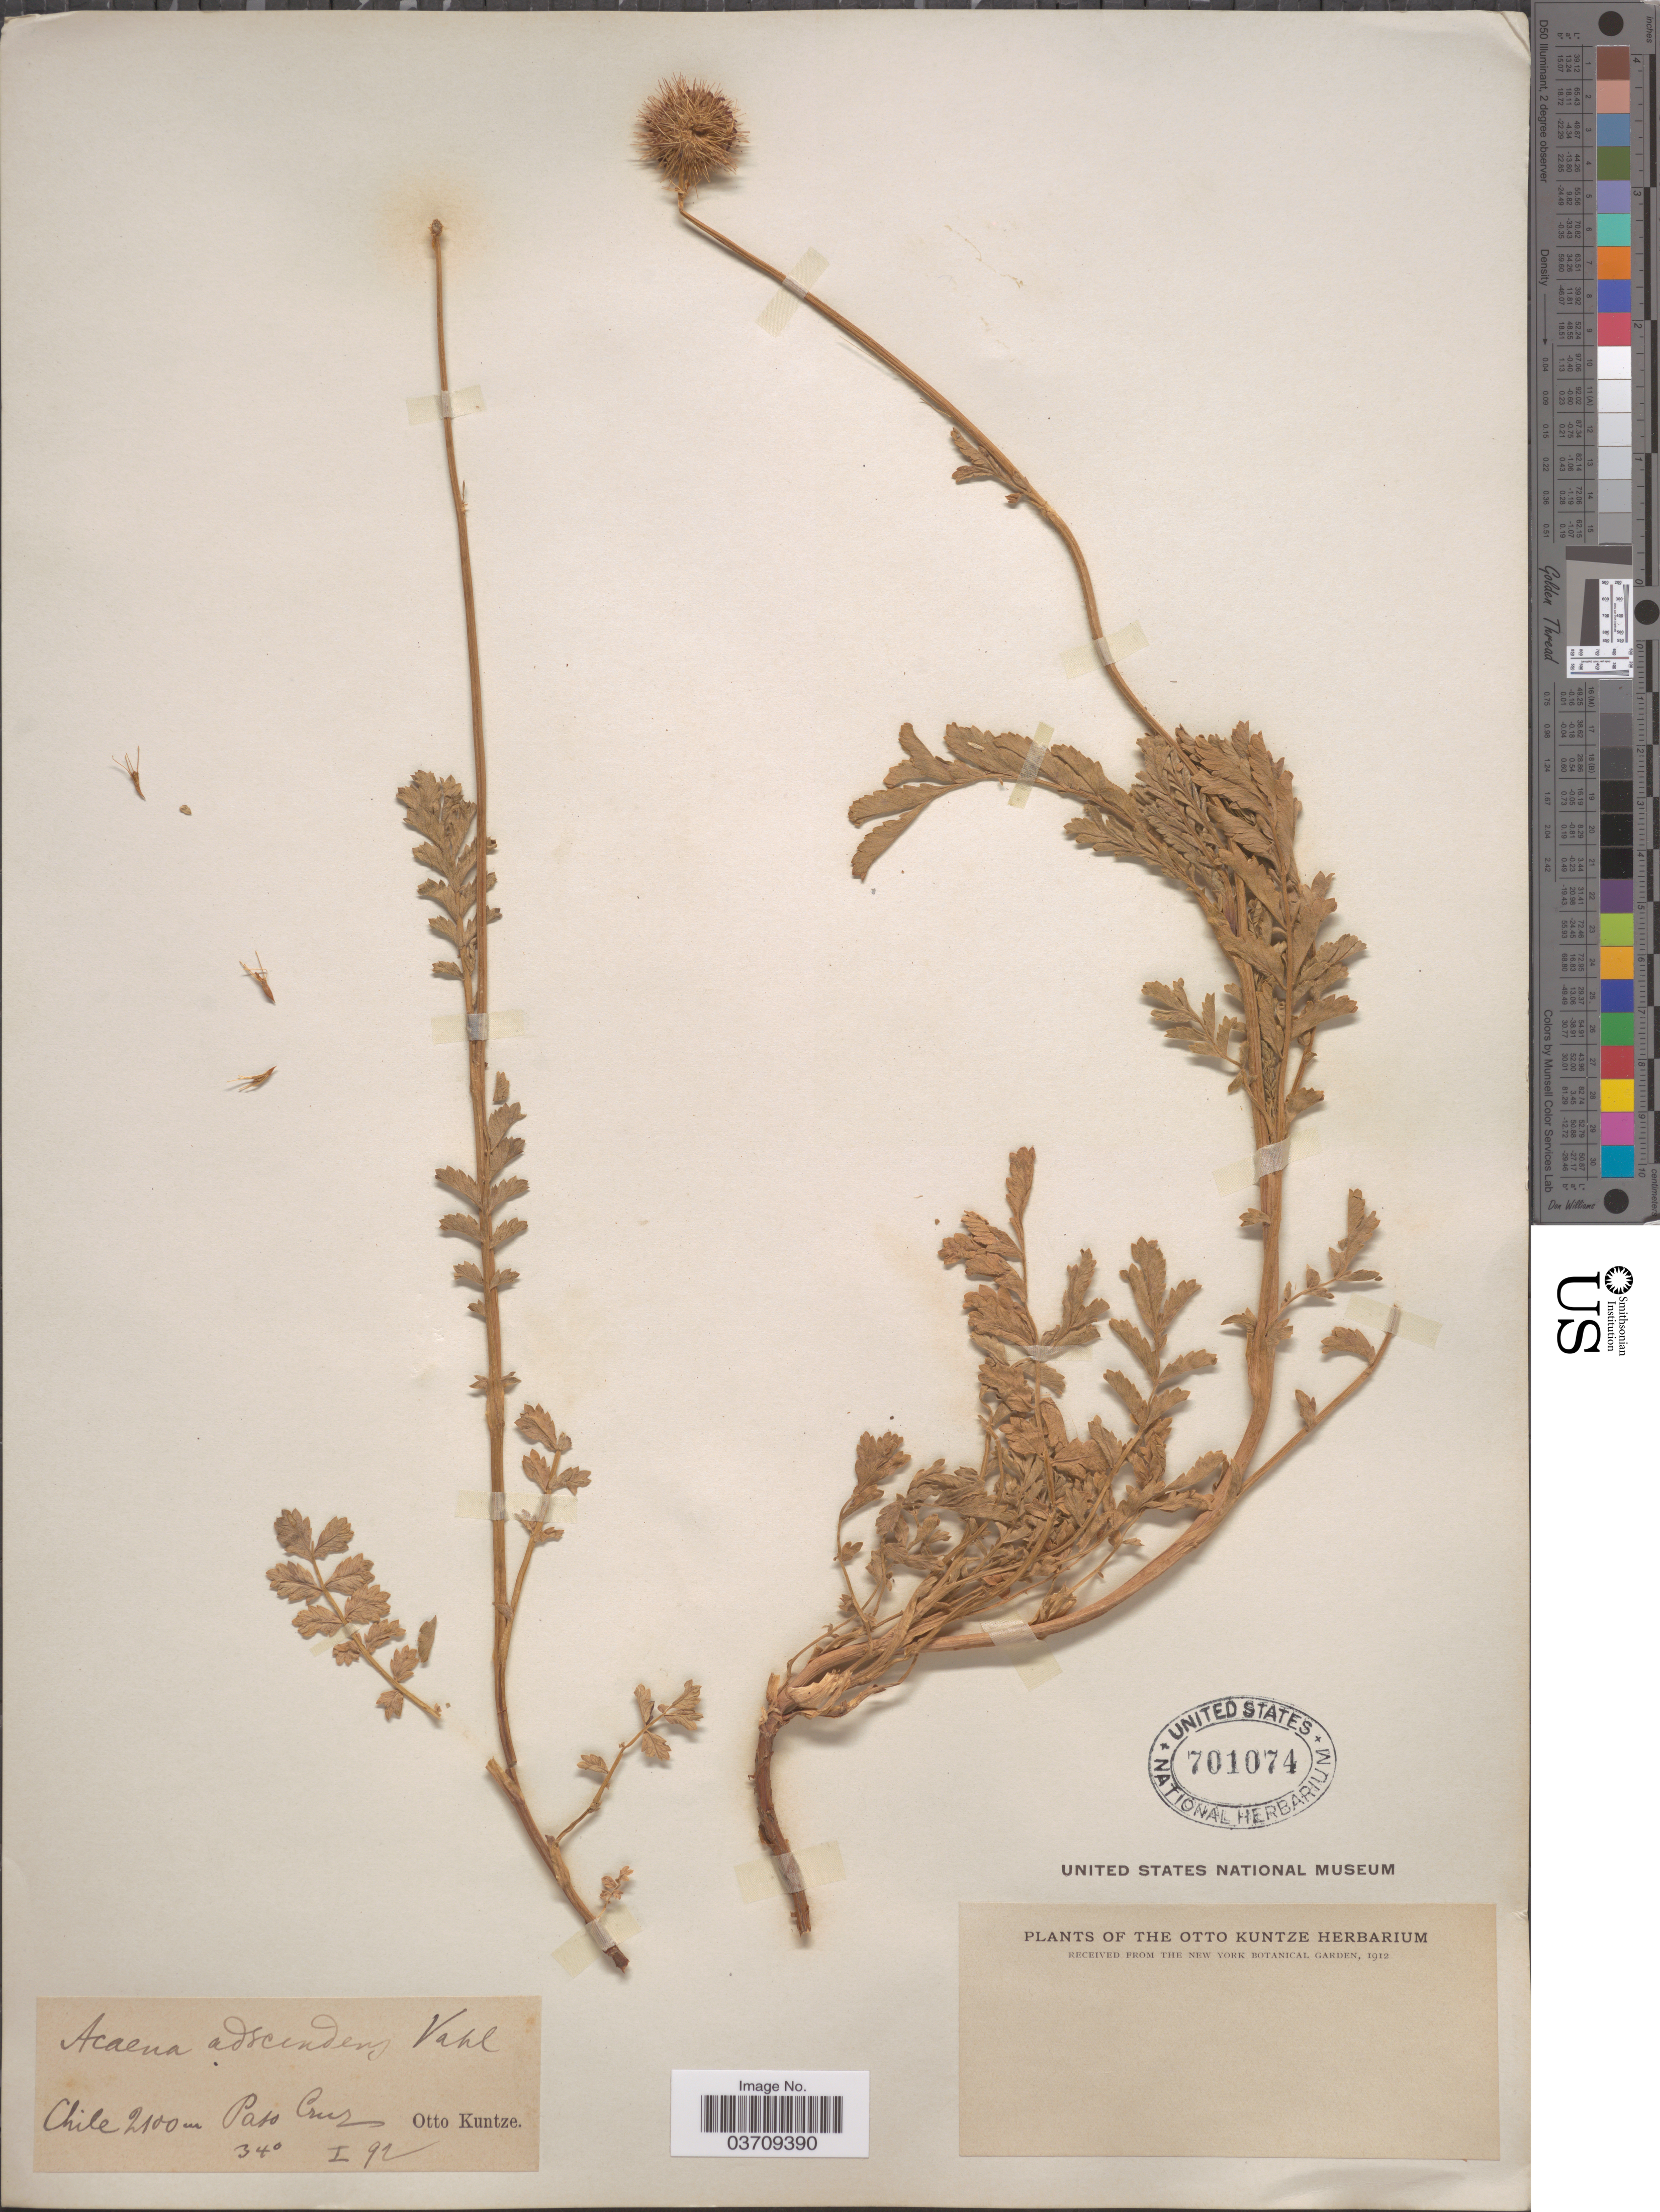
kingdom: Plantae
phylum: Tracheophyta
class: Magnoliopsida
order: Rosales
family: Rosaceae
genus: Acaena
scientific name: Acaena adscendens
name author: Vahl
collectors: C.E.O. Kuntze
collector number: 340?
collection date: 1992-01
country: Chile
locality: Paso Cruz.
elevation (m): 2100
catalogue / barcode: US 701074